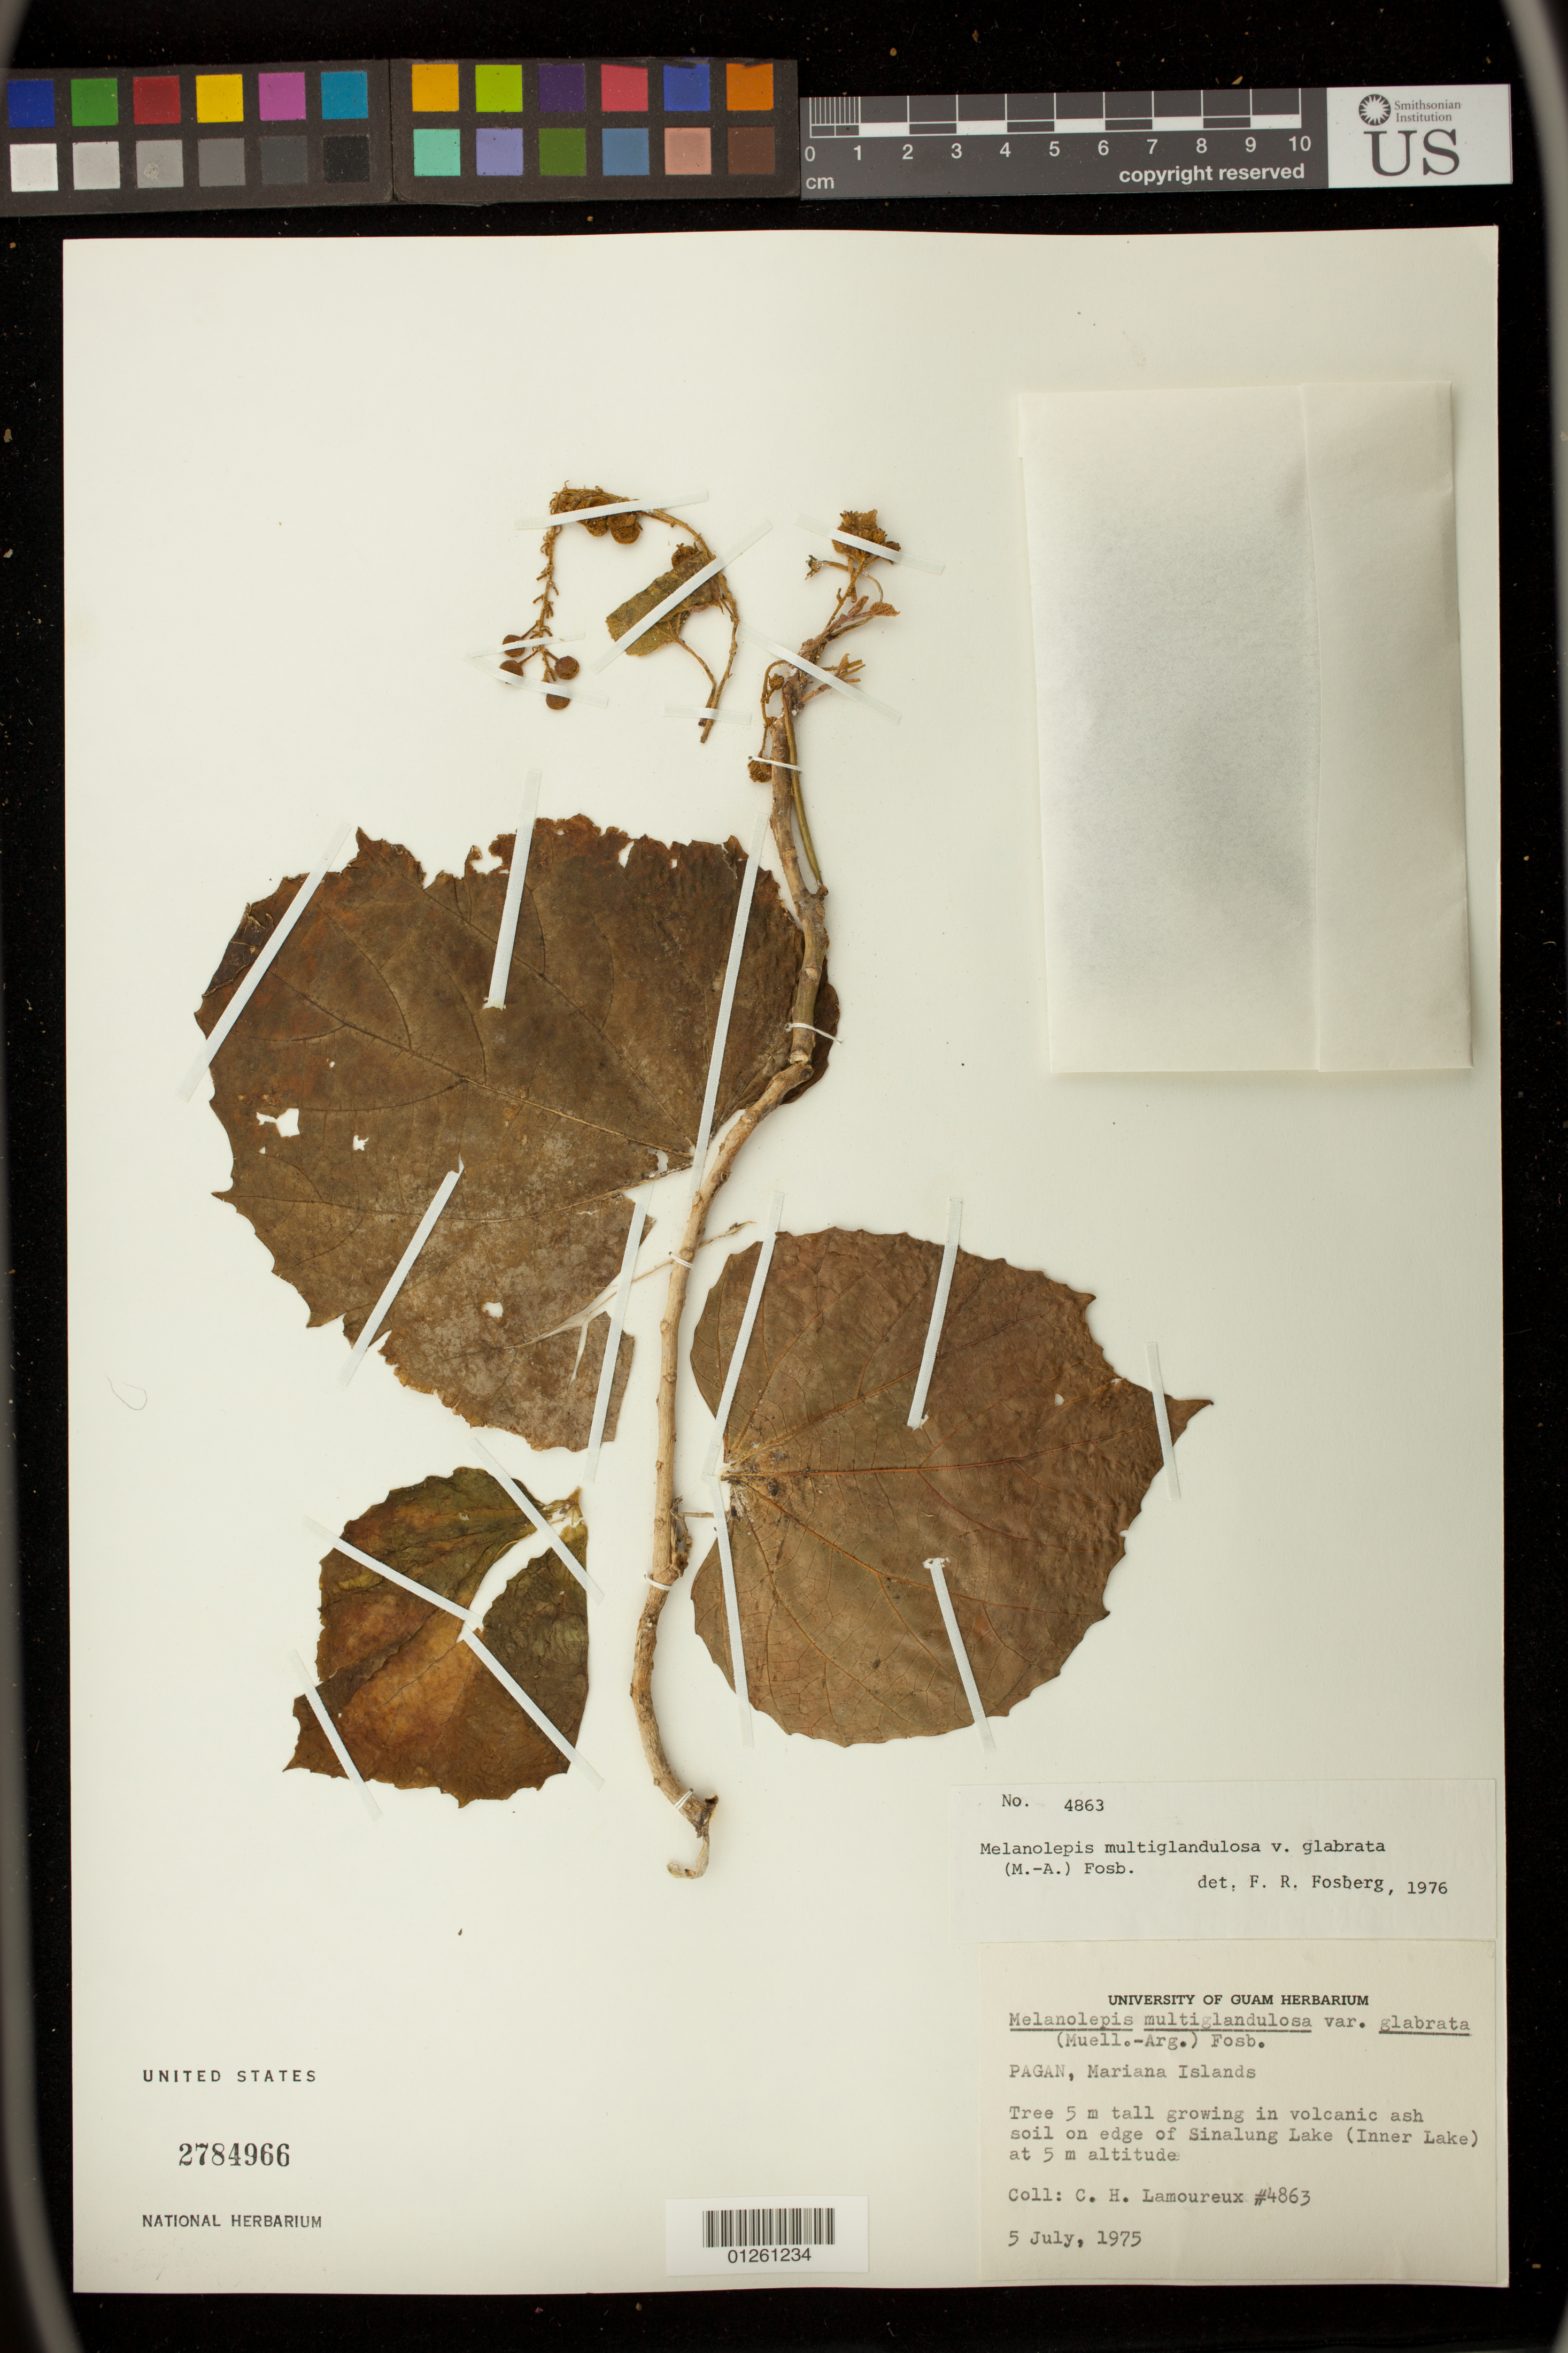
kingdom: Plantae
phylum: Tracheophyta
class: Magnoliopsida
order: Malpighiales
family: Euphorbiaceae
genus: Melanolepis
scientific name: Melanolepis multiglandulosa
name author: (Reinw. ex Blume) Rchb. f. & Zoll.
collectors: C. H. Lamoureux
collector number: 4863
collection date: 1975-07-05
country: Northern Mariana Islands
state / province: Northern Islands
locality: Pagan. Edge of Sinalung Lake (Inner Lake)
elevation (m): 5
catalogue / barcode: US 2784966